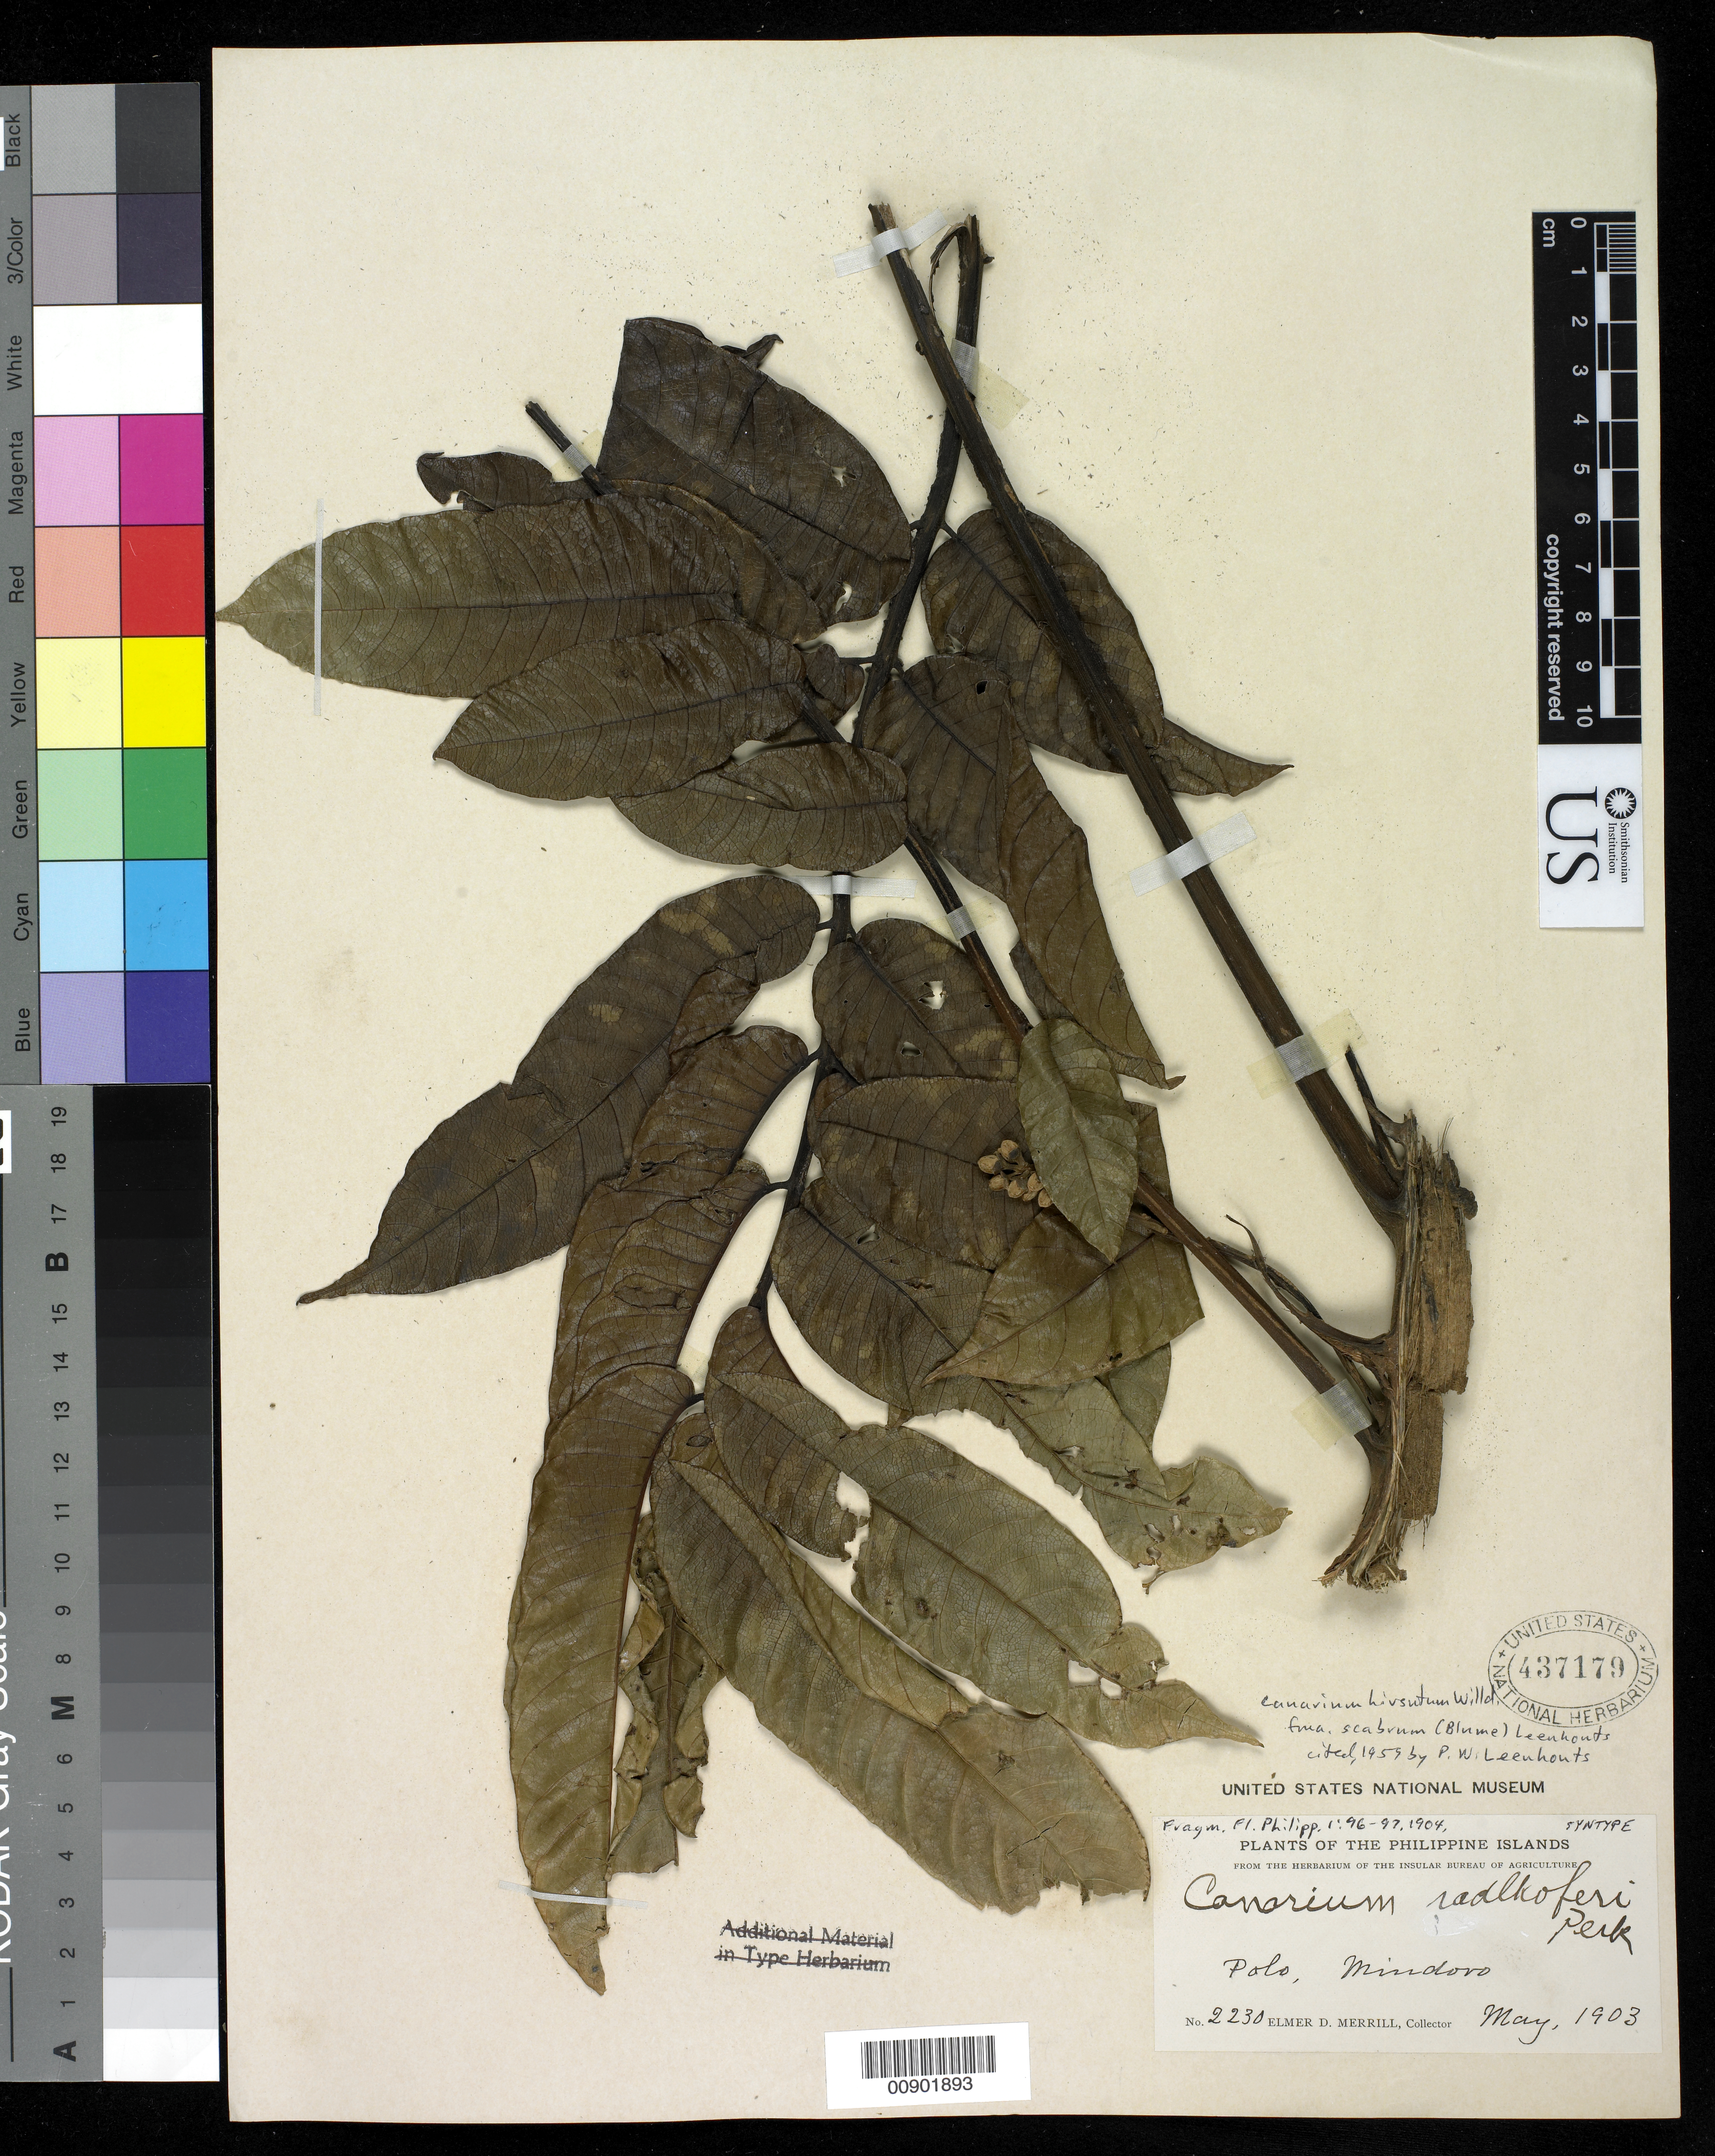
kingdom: Plantae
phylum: Tracheophyta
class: Magnoliopsida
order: Sapindales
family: Burseraceae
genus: Canarium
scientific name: Canarium radlkoferi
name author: Perkins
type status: Syntype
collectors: E. D. Merrill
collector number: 2230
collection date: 1903-05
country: Philippines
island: Mindoro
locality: Polo, Mindoro.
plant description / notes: Cited 1959 by P.W. Leenhouts.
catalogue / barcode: US 437179